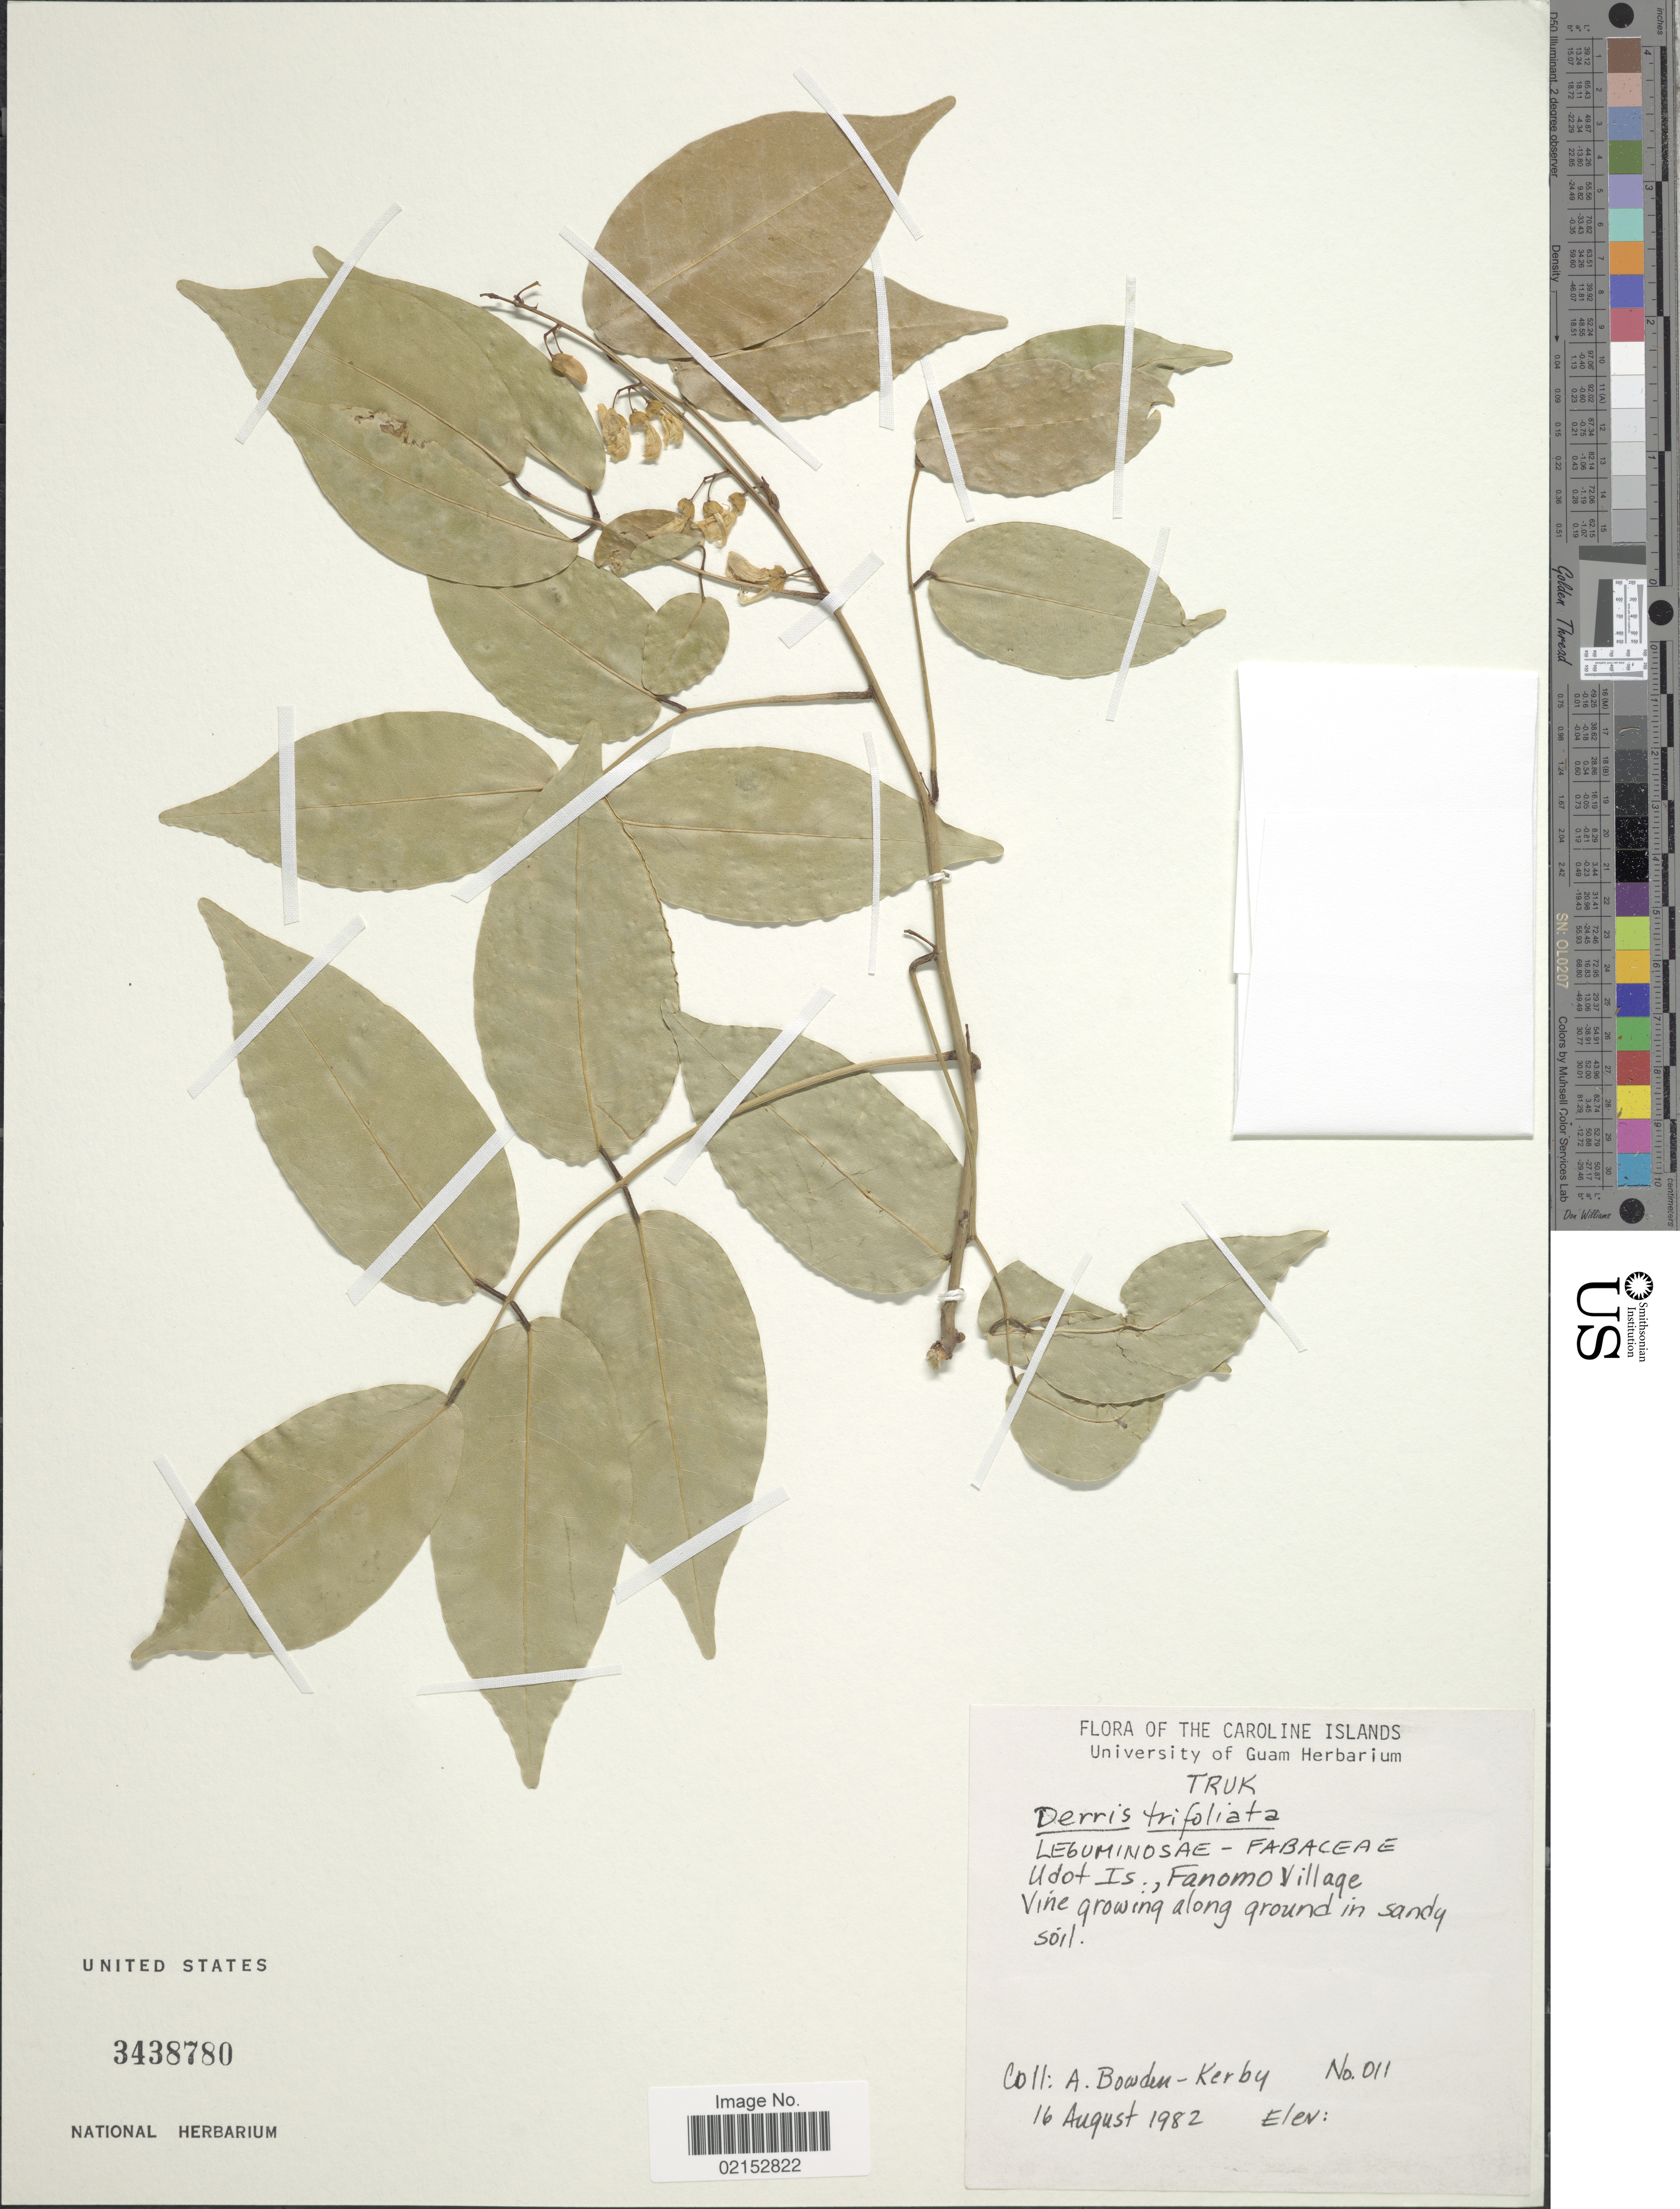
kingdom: Plantae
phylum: Tracheophyta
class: Magnoliopsida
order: Fabales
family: Fabaceae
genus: Derris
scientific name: Derris trifoliata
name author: Lour.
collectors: A. Bowden-Kerby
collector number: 011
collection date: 1982-08-16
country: Micronesia, Federated States of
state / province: Truk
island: Udot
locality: The Caroline Islands, Udot Is., Fanomo Village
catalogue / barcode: US 3438780